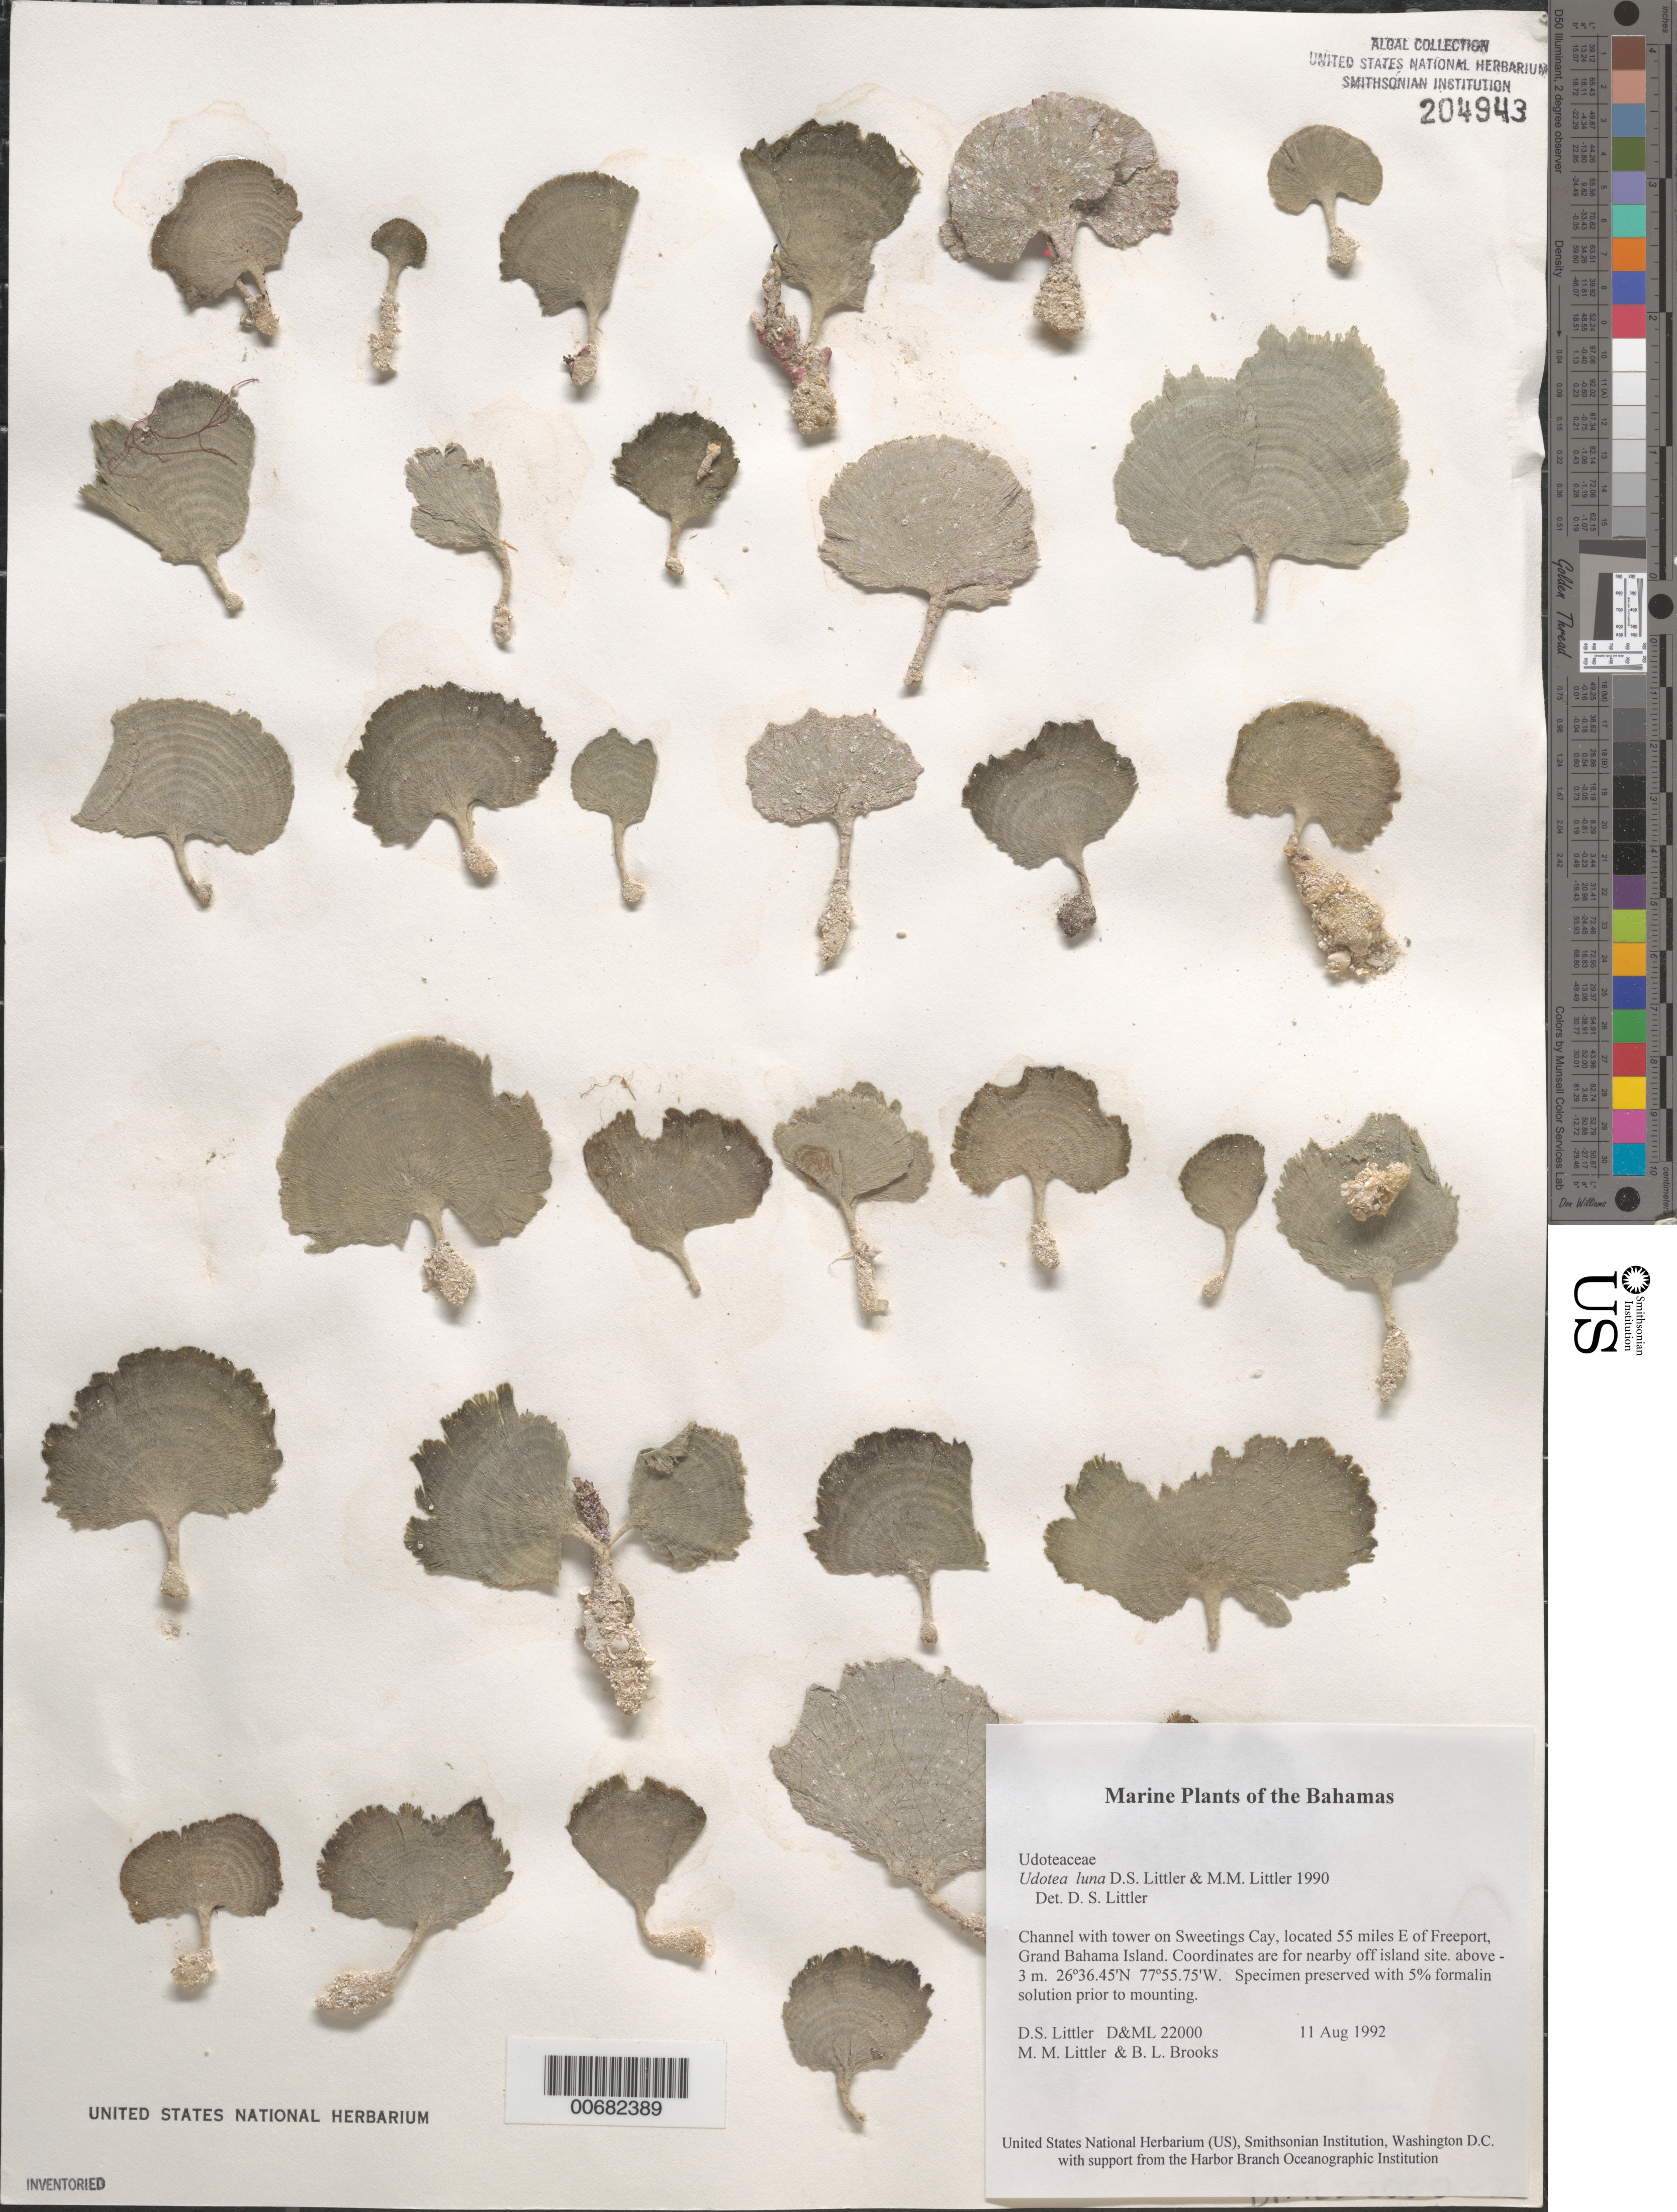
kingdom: Plantae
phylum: Chlorophyta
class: Ulvophyceae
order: Bryopsidales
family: Udoteaceae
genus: Udotea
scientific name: Udotea luna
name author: D.S. Littler & Littler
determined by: Littler, D. S.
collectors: D. S. Littler, M. M. Littler & B. Brooks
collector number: D&ML 22000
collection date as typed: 11 Aug 1992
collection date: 1992-08-11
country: Bahamas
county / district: Grand Bahama District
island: Sweetings Cay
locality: Off Sweetings Cay, 55 miles east of Freeport, Grand Bahama Island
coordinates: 26 36.45' N, 77 55.75' W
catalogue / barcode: US 204943